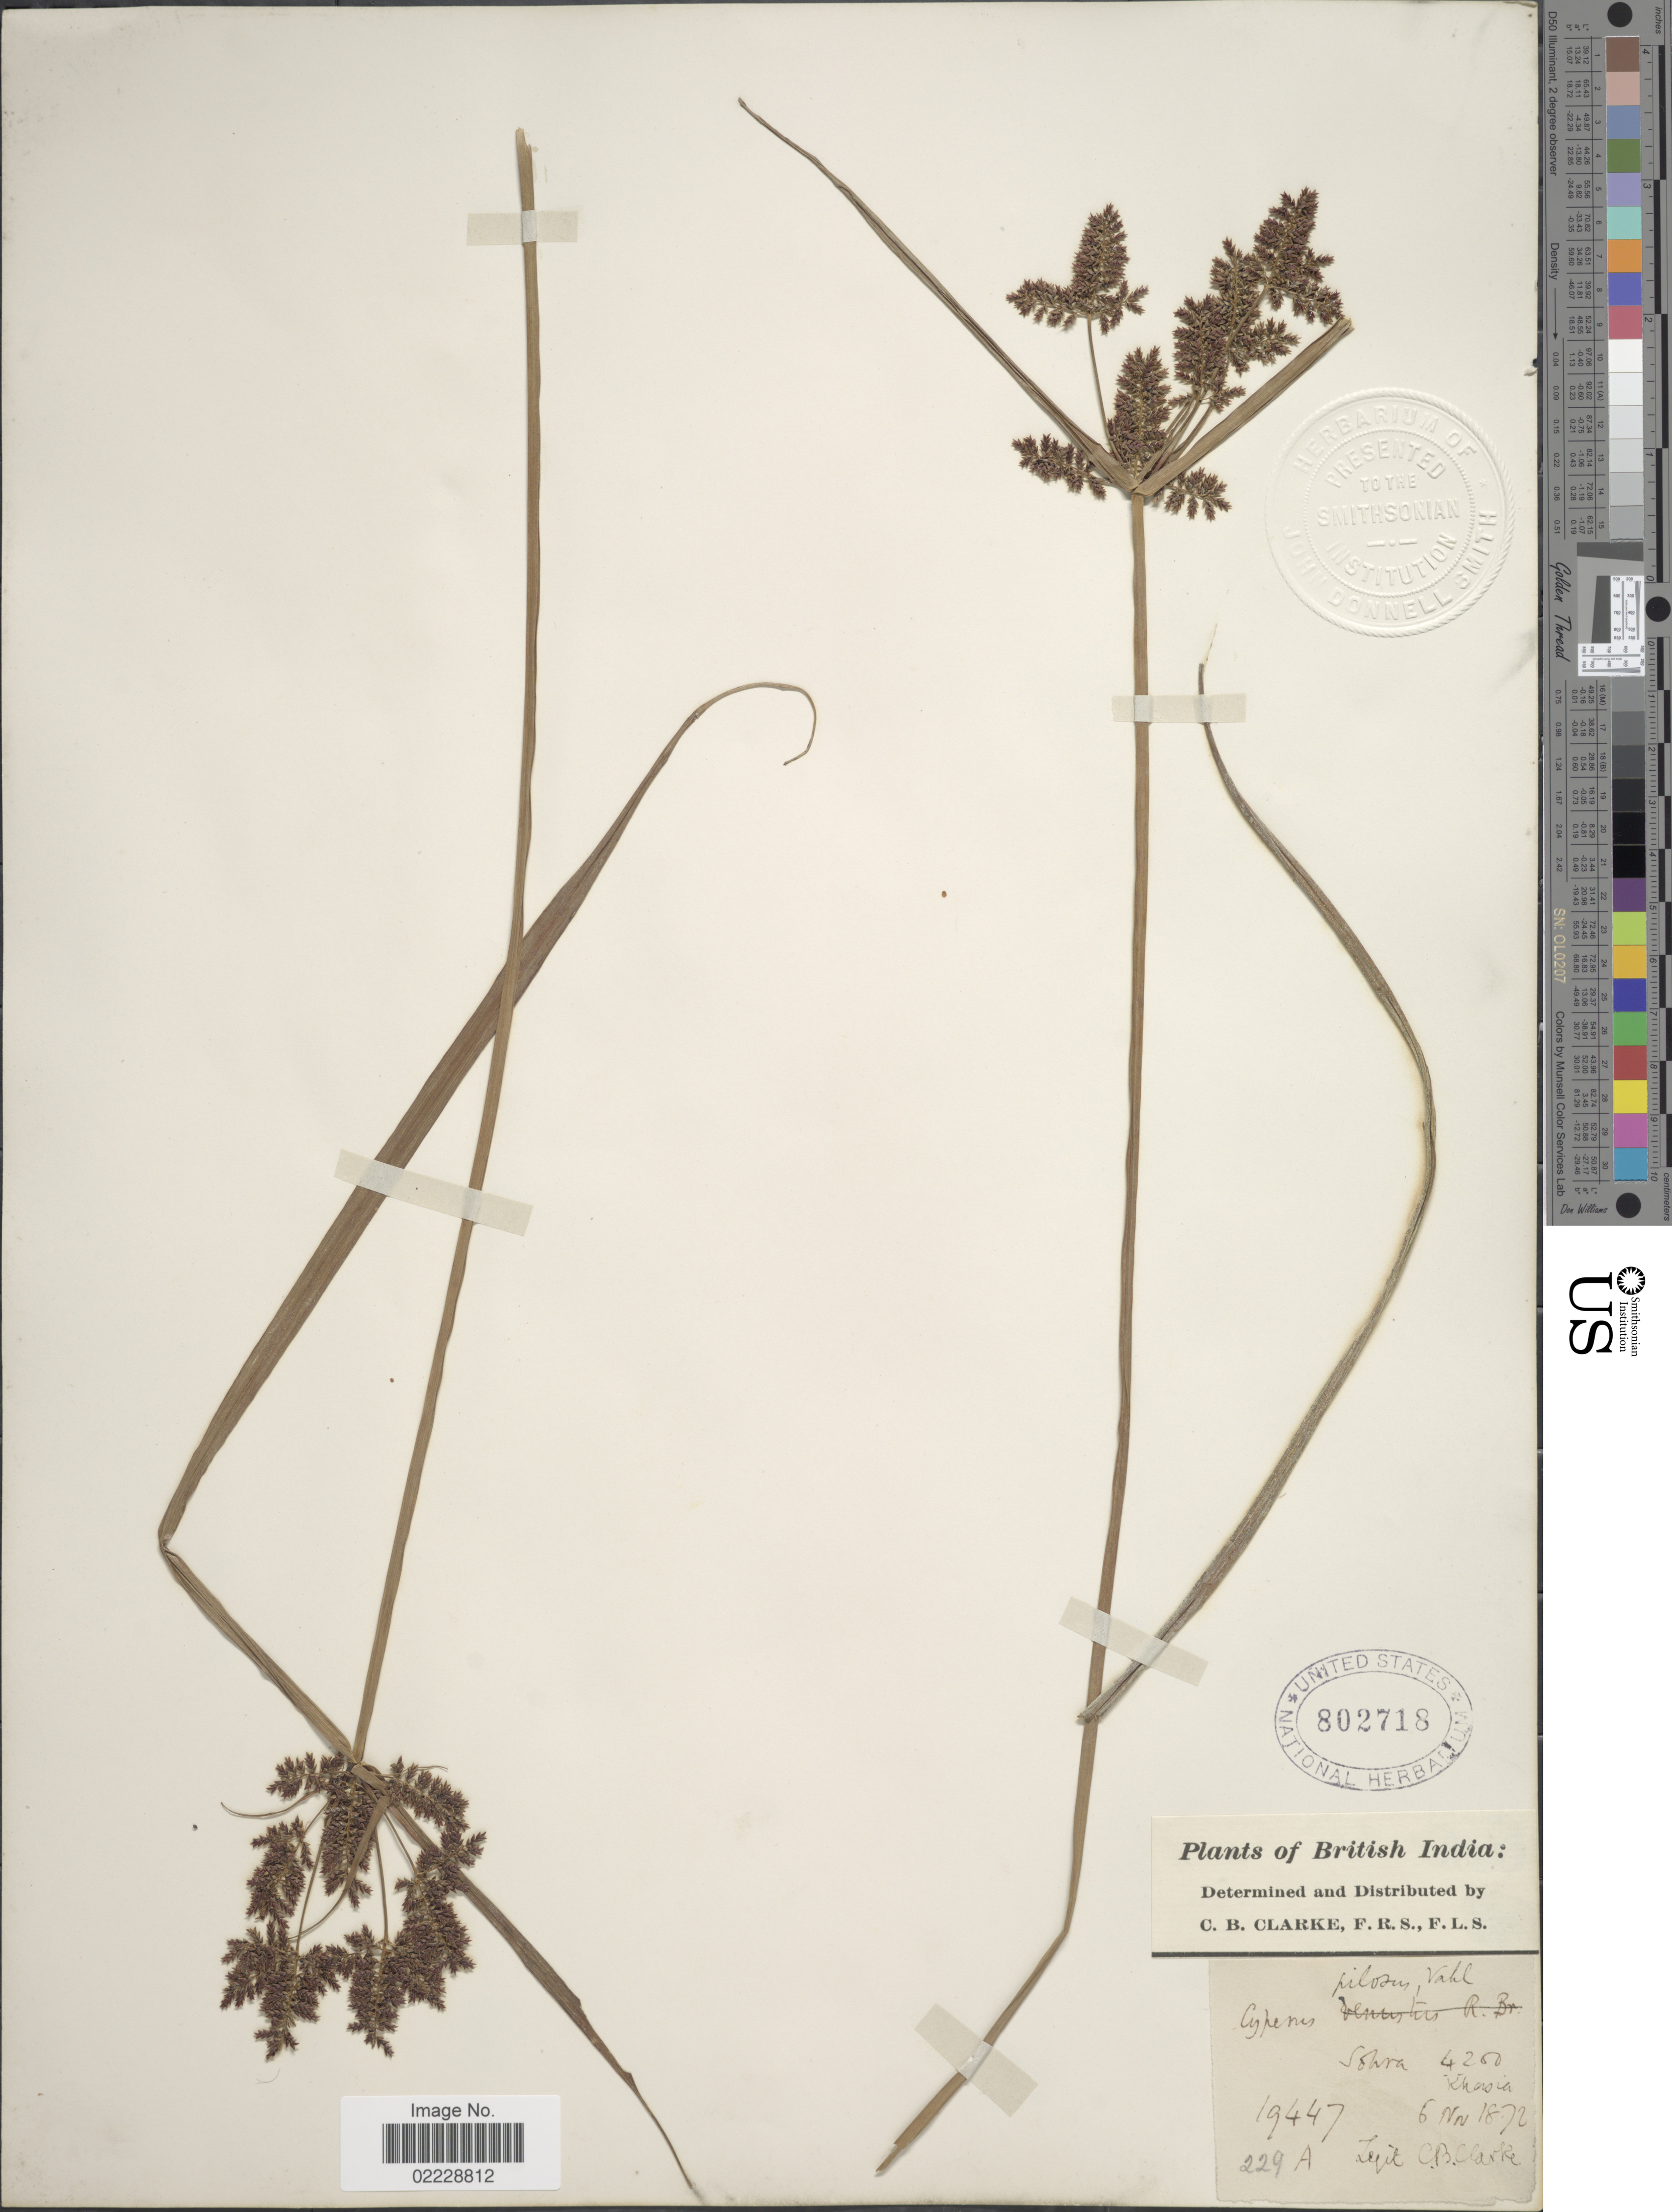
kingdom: Plantae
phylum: Tracheophyta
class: Liliopsida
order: Poales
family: Cyperaceae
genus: Cyperus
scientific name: Cyperus pilosus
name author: Vahl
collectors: C. B. Clarke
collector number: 19447A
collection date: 1872-11-06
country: India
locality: British India, Sohra, Khasia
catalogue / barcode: US 802718